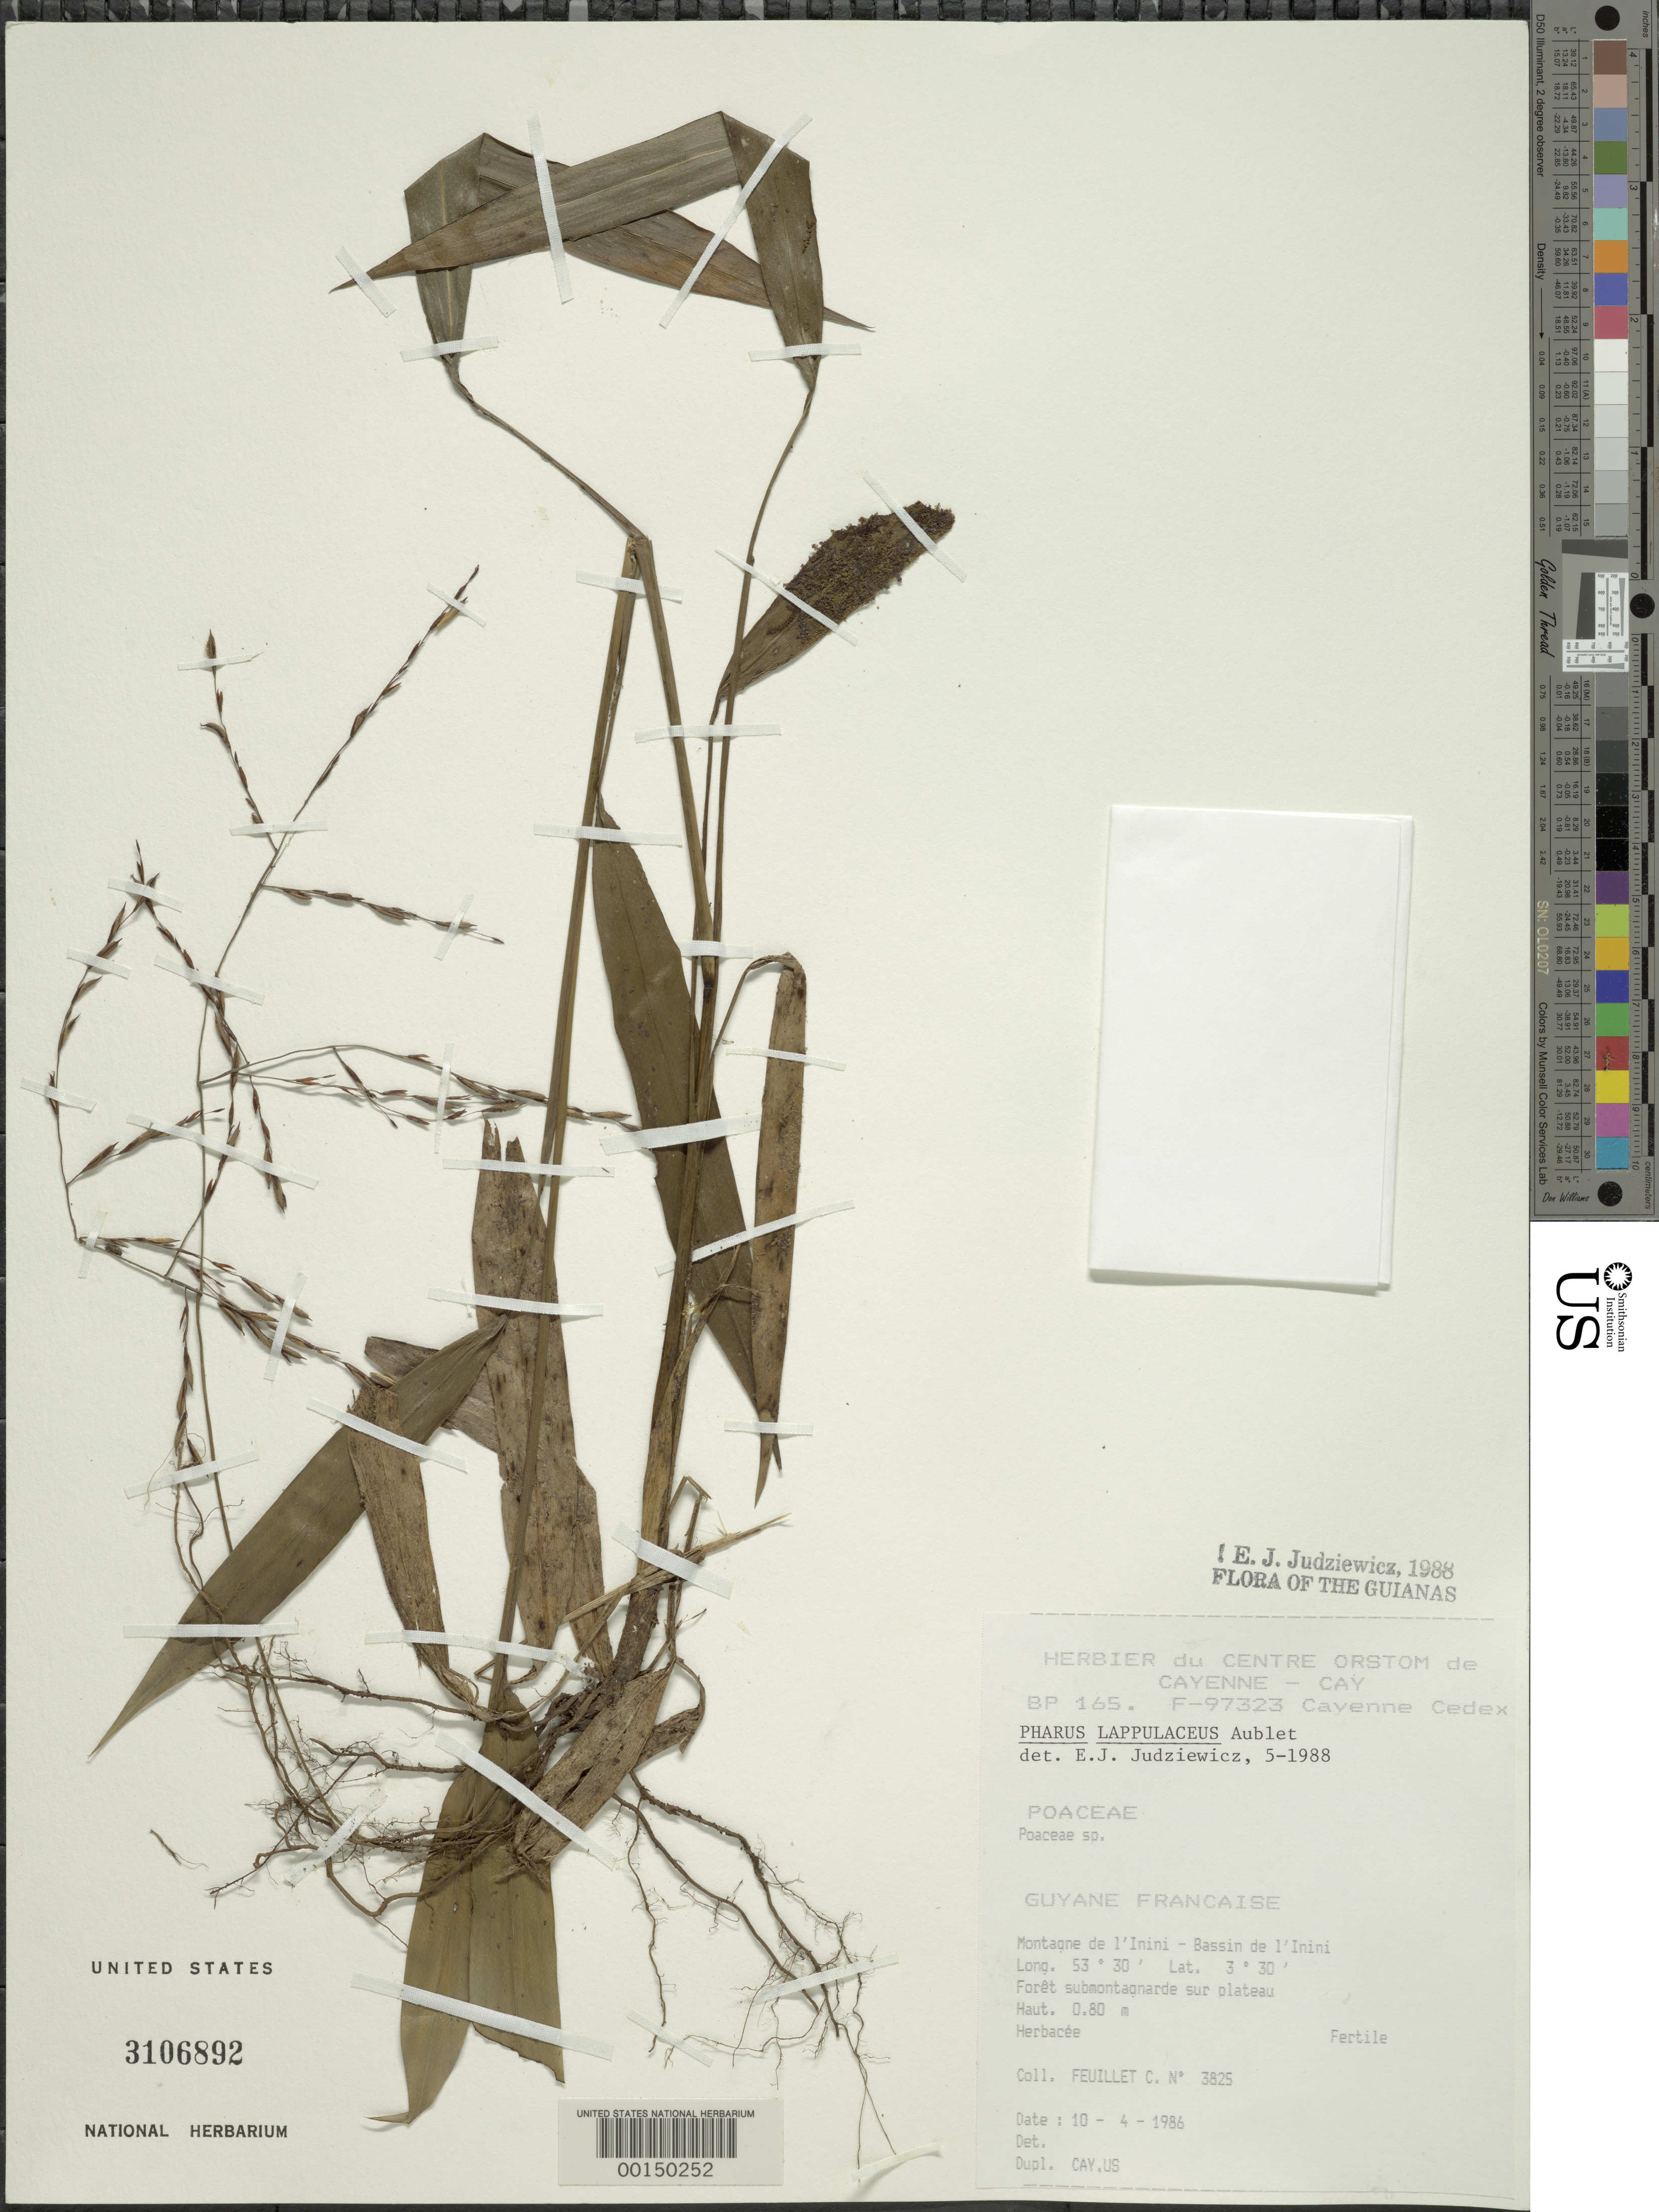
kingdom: Plantae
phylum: Tracheophyta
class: Liliopsida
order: Poales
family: Poaceae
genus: Pharus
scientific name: Pharus lappulaceus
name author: Aubl.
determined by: Judziewicz, E. J.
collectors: C. Feuillet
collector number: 3825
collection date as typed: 10-Apr-86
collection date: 1986-04-10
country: French Guiana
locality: Montagne de l'Inini, Bassin de l'Inini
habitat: Submontane forest on plateau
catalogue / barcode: US 3106892